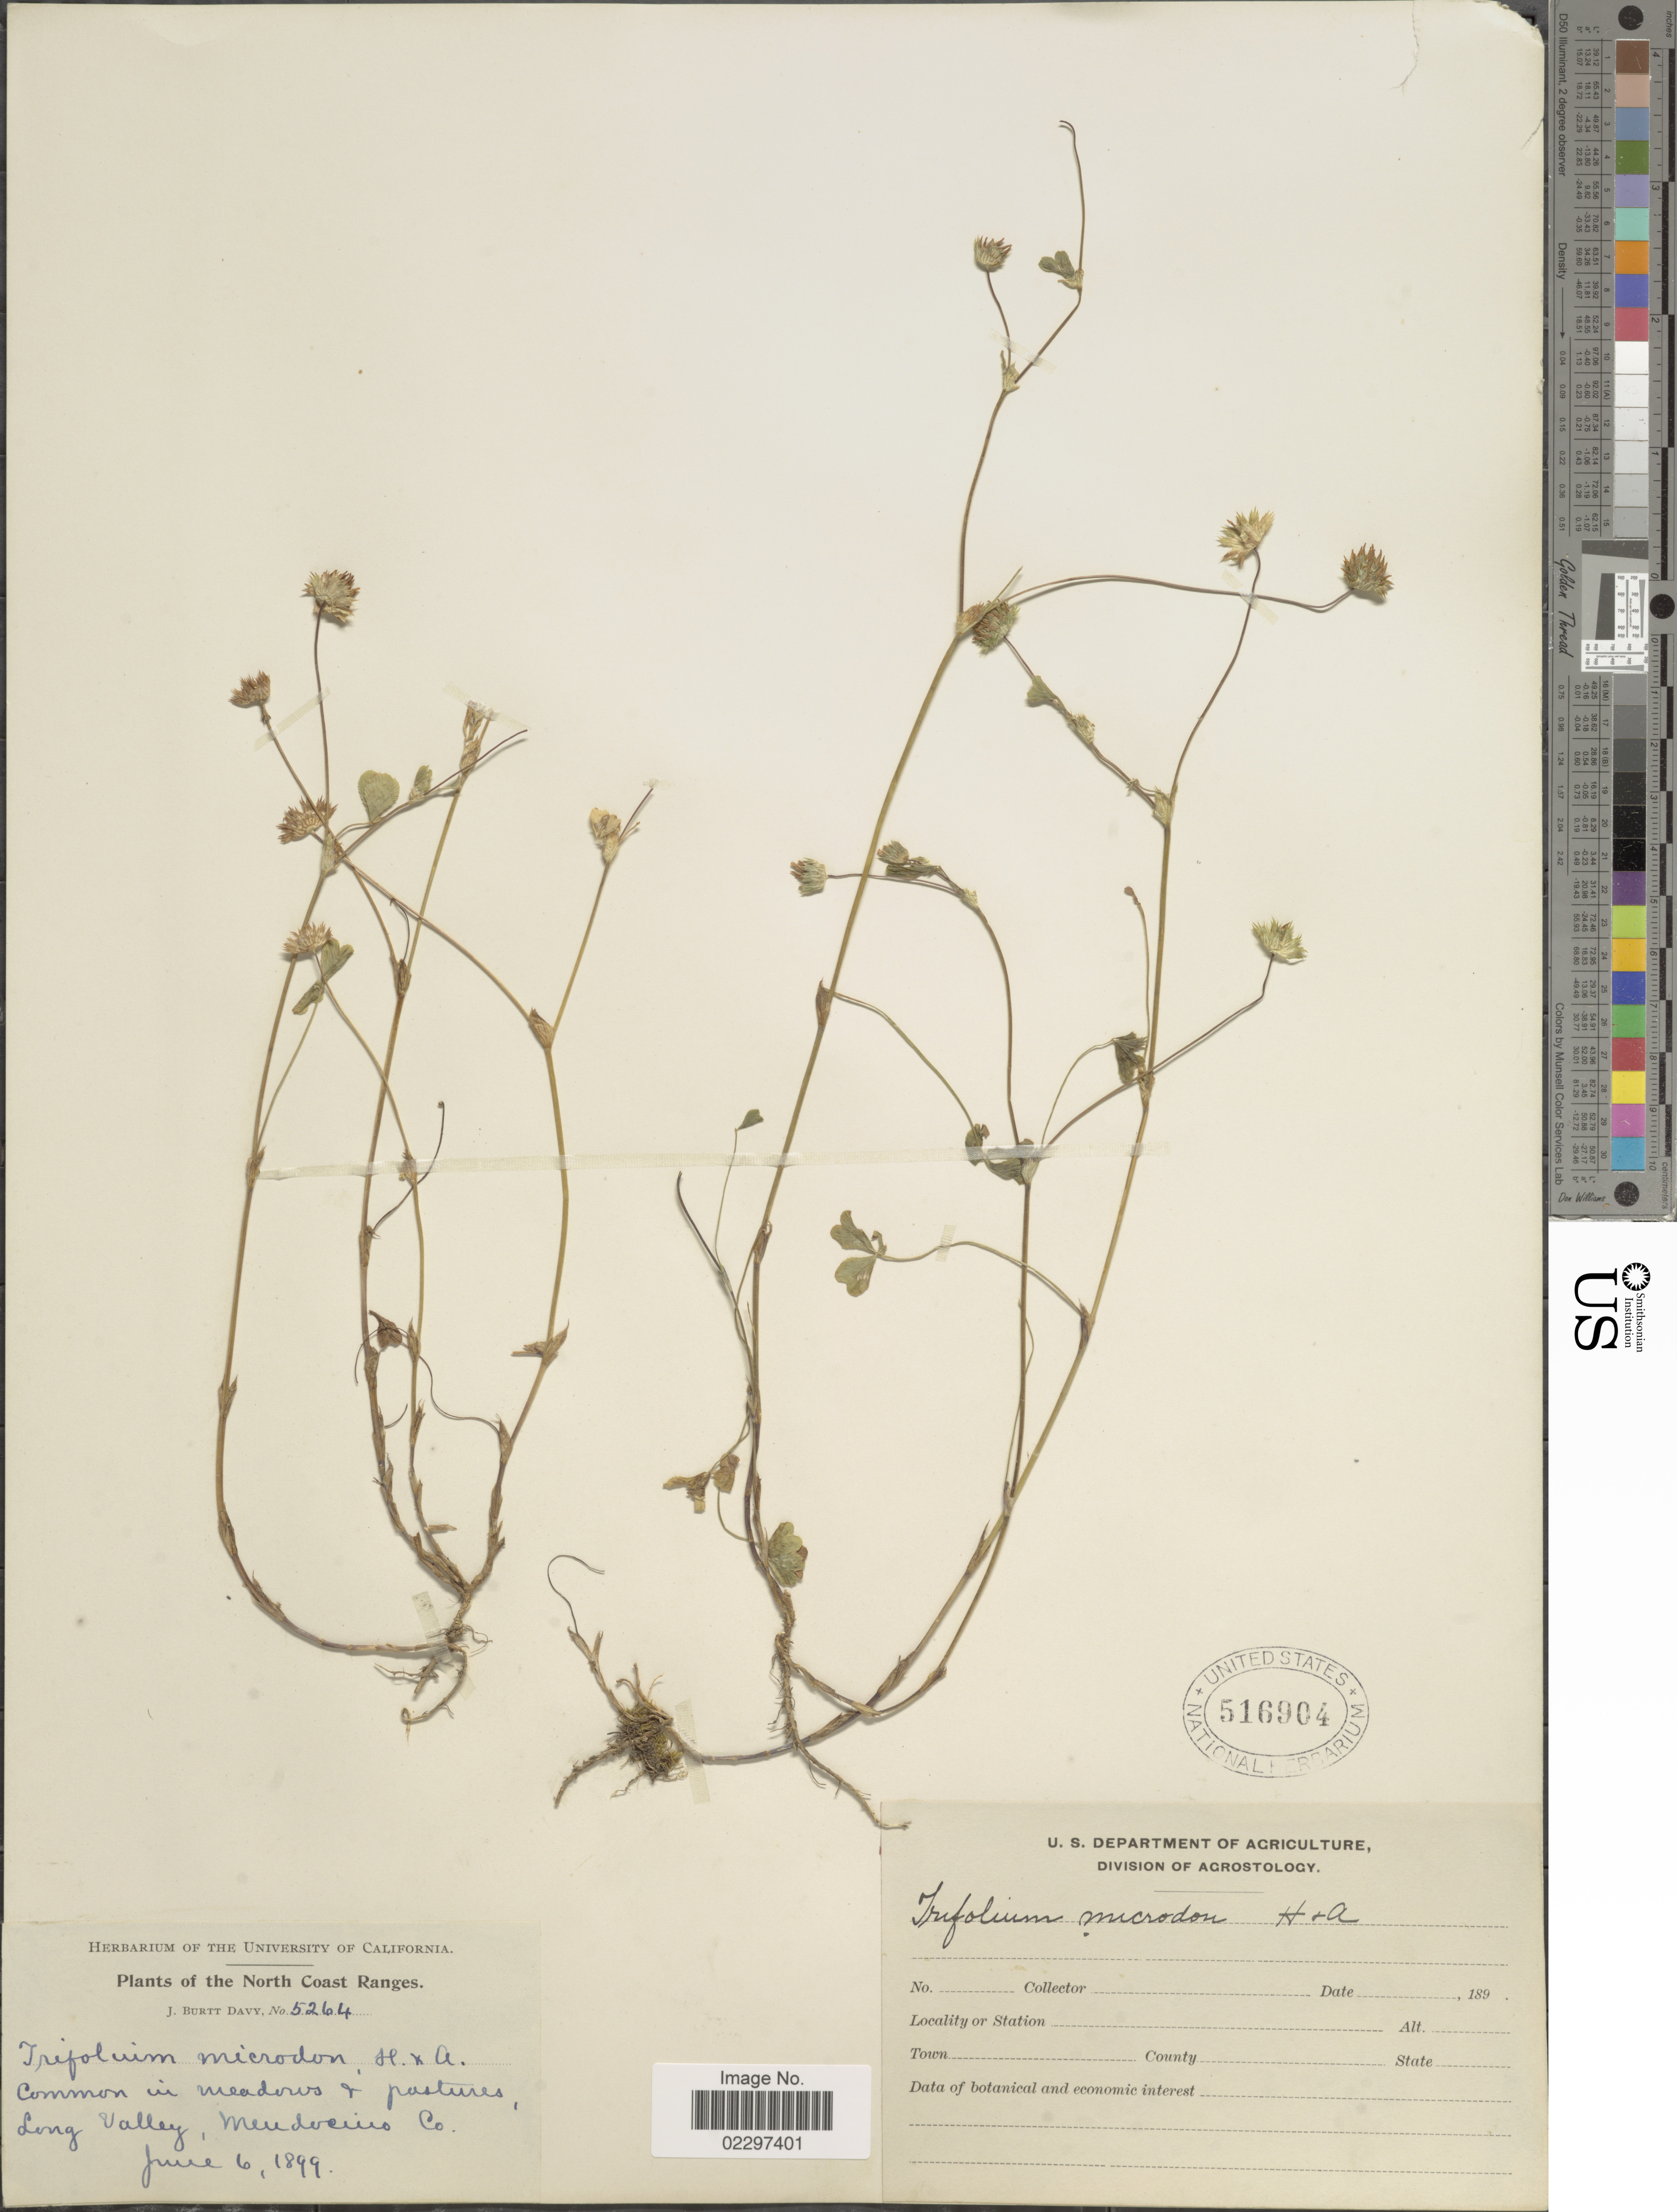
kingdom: Plantae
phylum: Tracheophyta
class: Magnoliopsida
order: Fabales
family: Fabaceae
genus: Trifolium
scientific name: Trifolium microdon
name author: Hook. & Arn.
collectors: J. Burtt Davy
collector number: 5264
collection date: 1899-06-06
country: United States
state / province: California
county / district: Mendocino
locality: Long Valley, Mendocino Co.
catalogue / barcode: US 516904